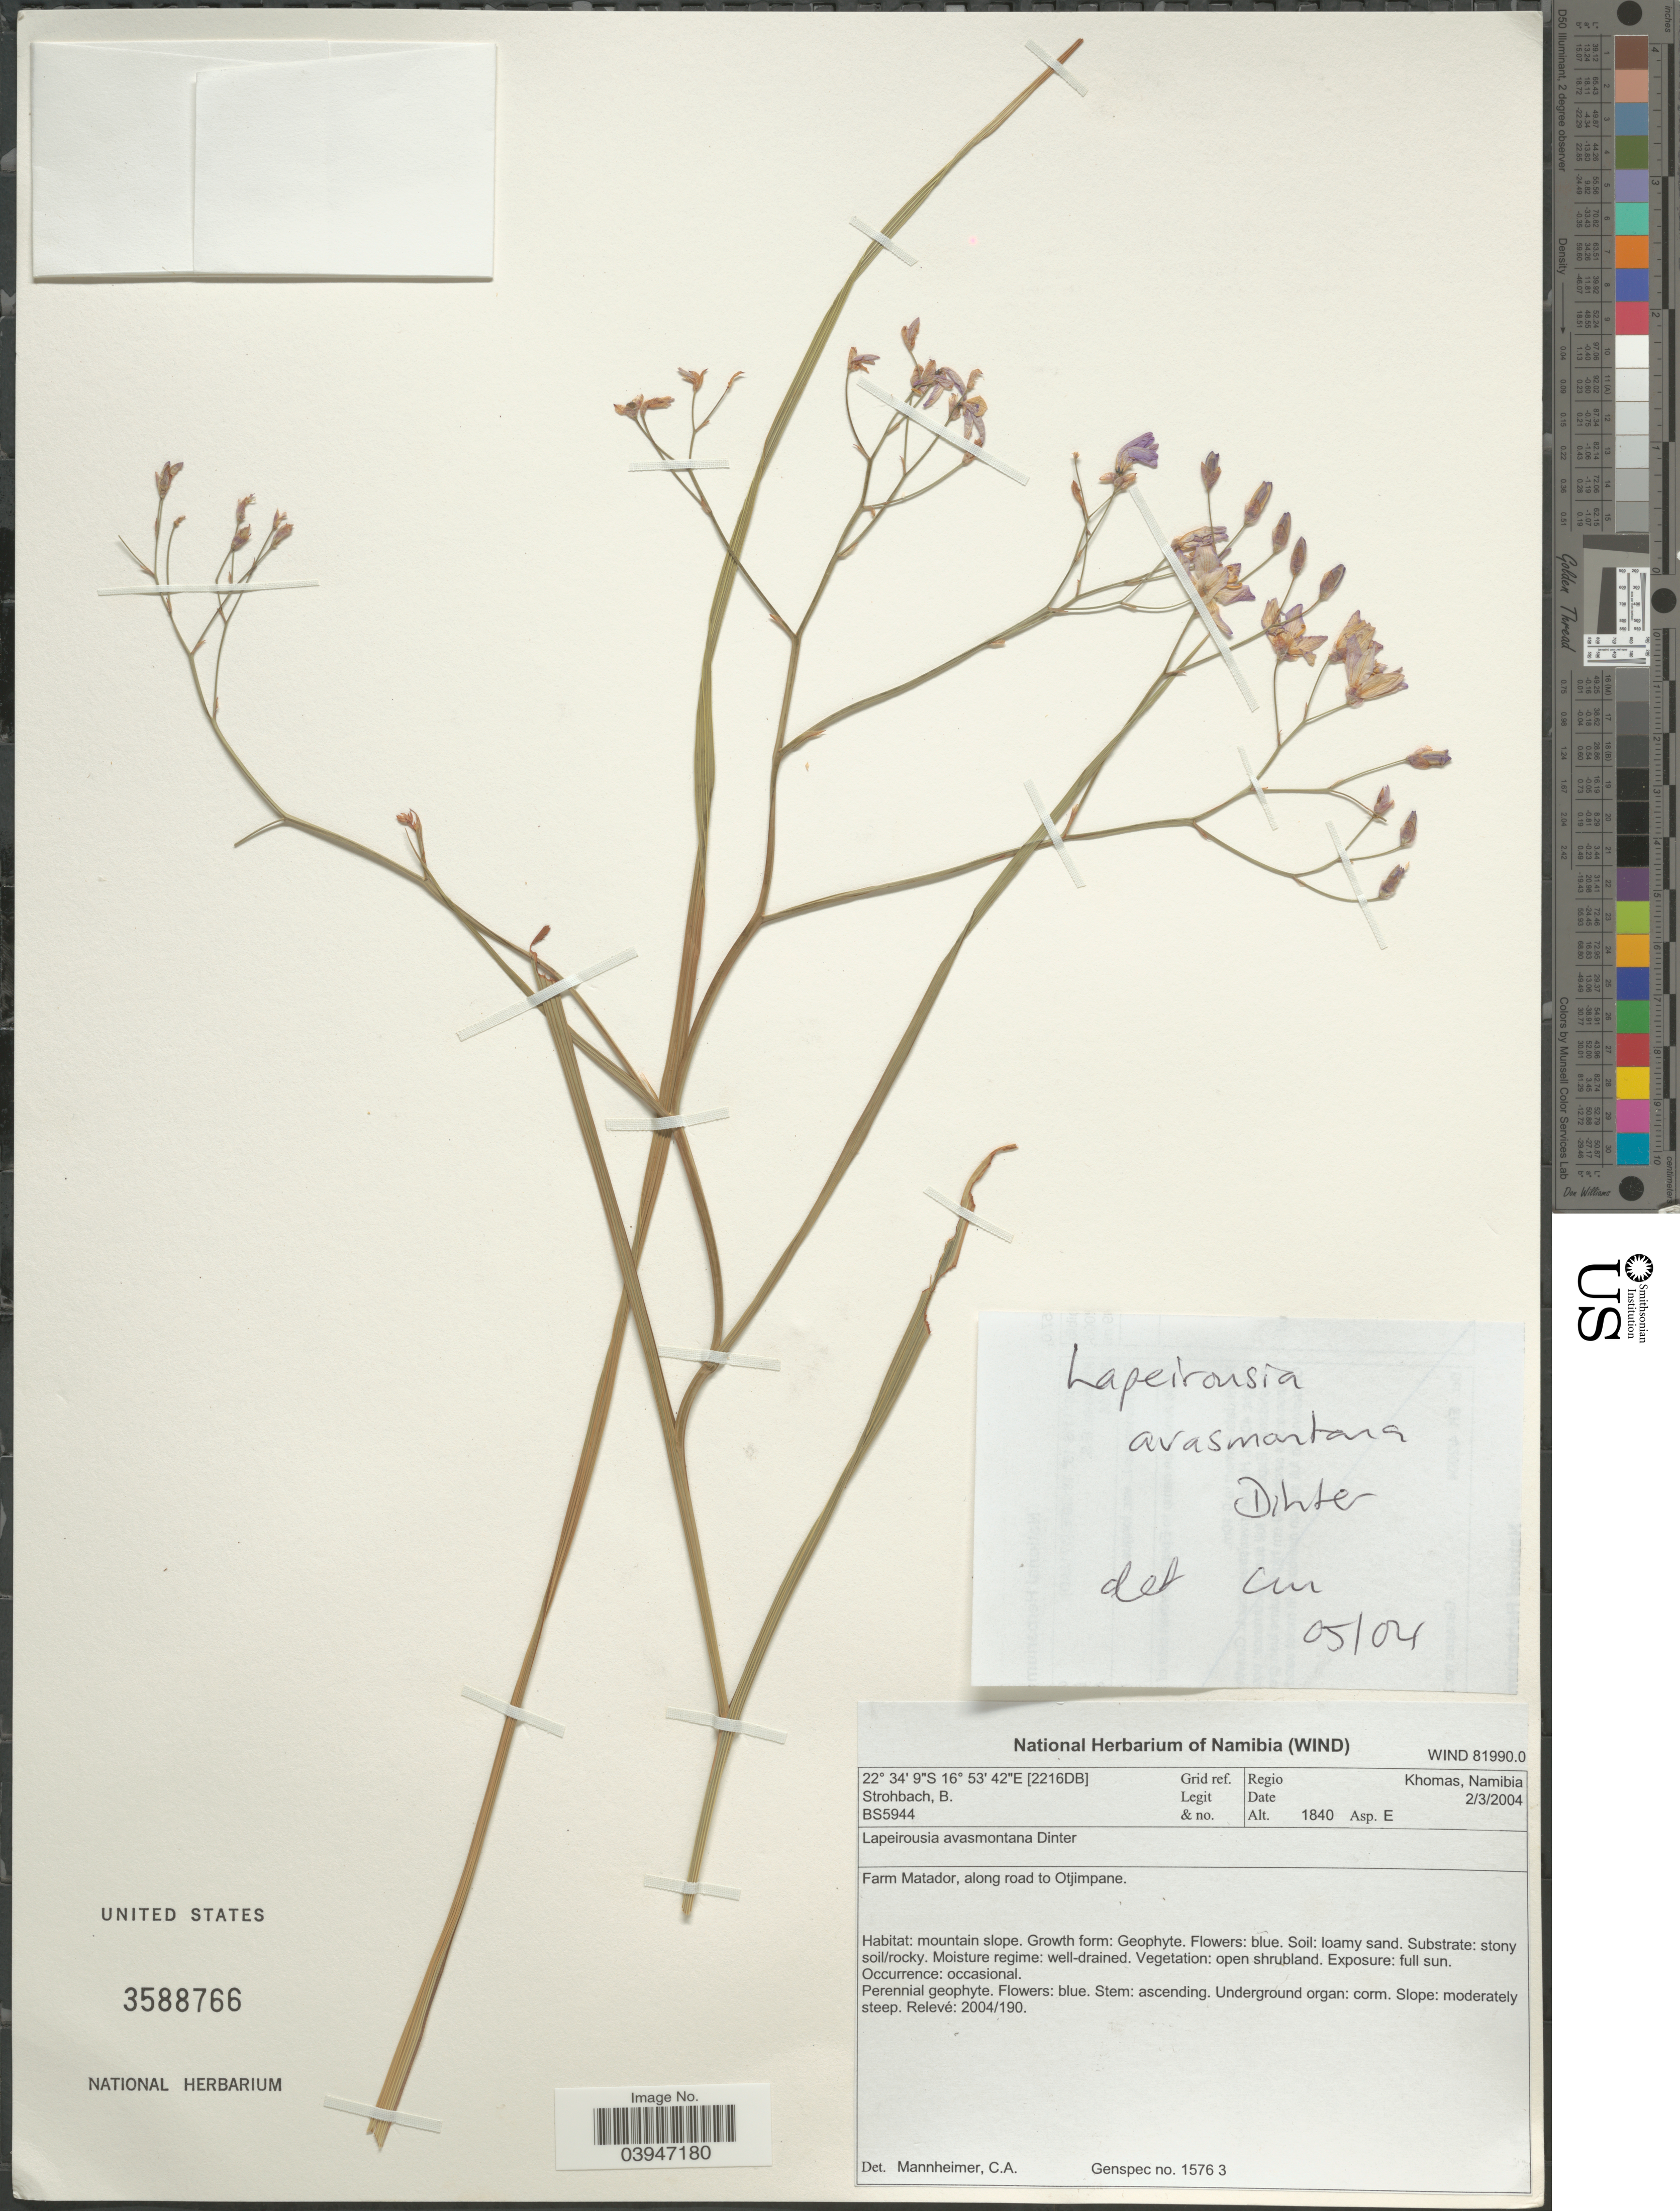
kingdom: Plantae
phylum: Tracheophyta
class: Liliopsida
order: Asparagales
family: Iridaceae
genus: Lapeirousia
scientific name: Lapeirousia avasmontana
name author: Dinter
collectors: B. Strohbach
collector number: BS5944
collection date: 2004-03-02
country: Namibia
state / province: Khomas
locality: Grid ref. [2216DB]. Regio Khomas. Farm Matador, along road to Otjimpane. Asp. E.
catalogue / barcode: US 3588766